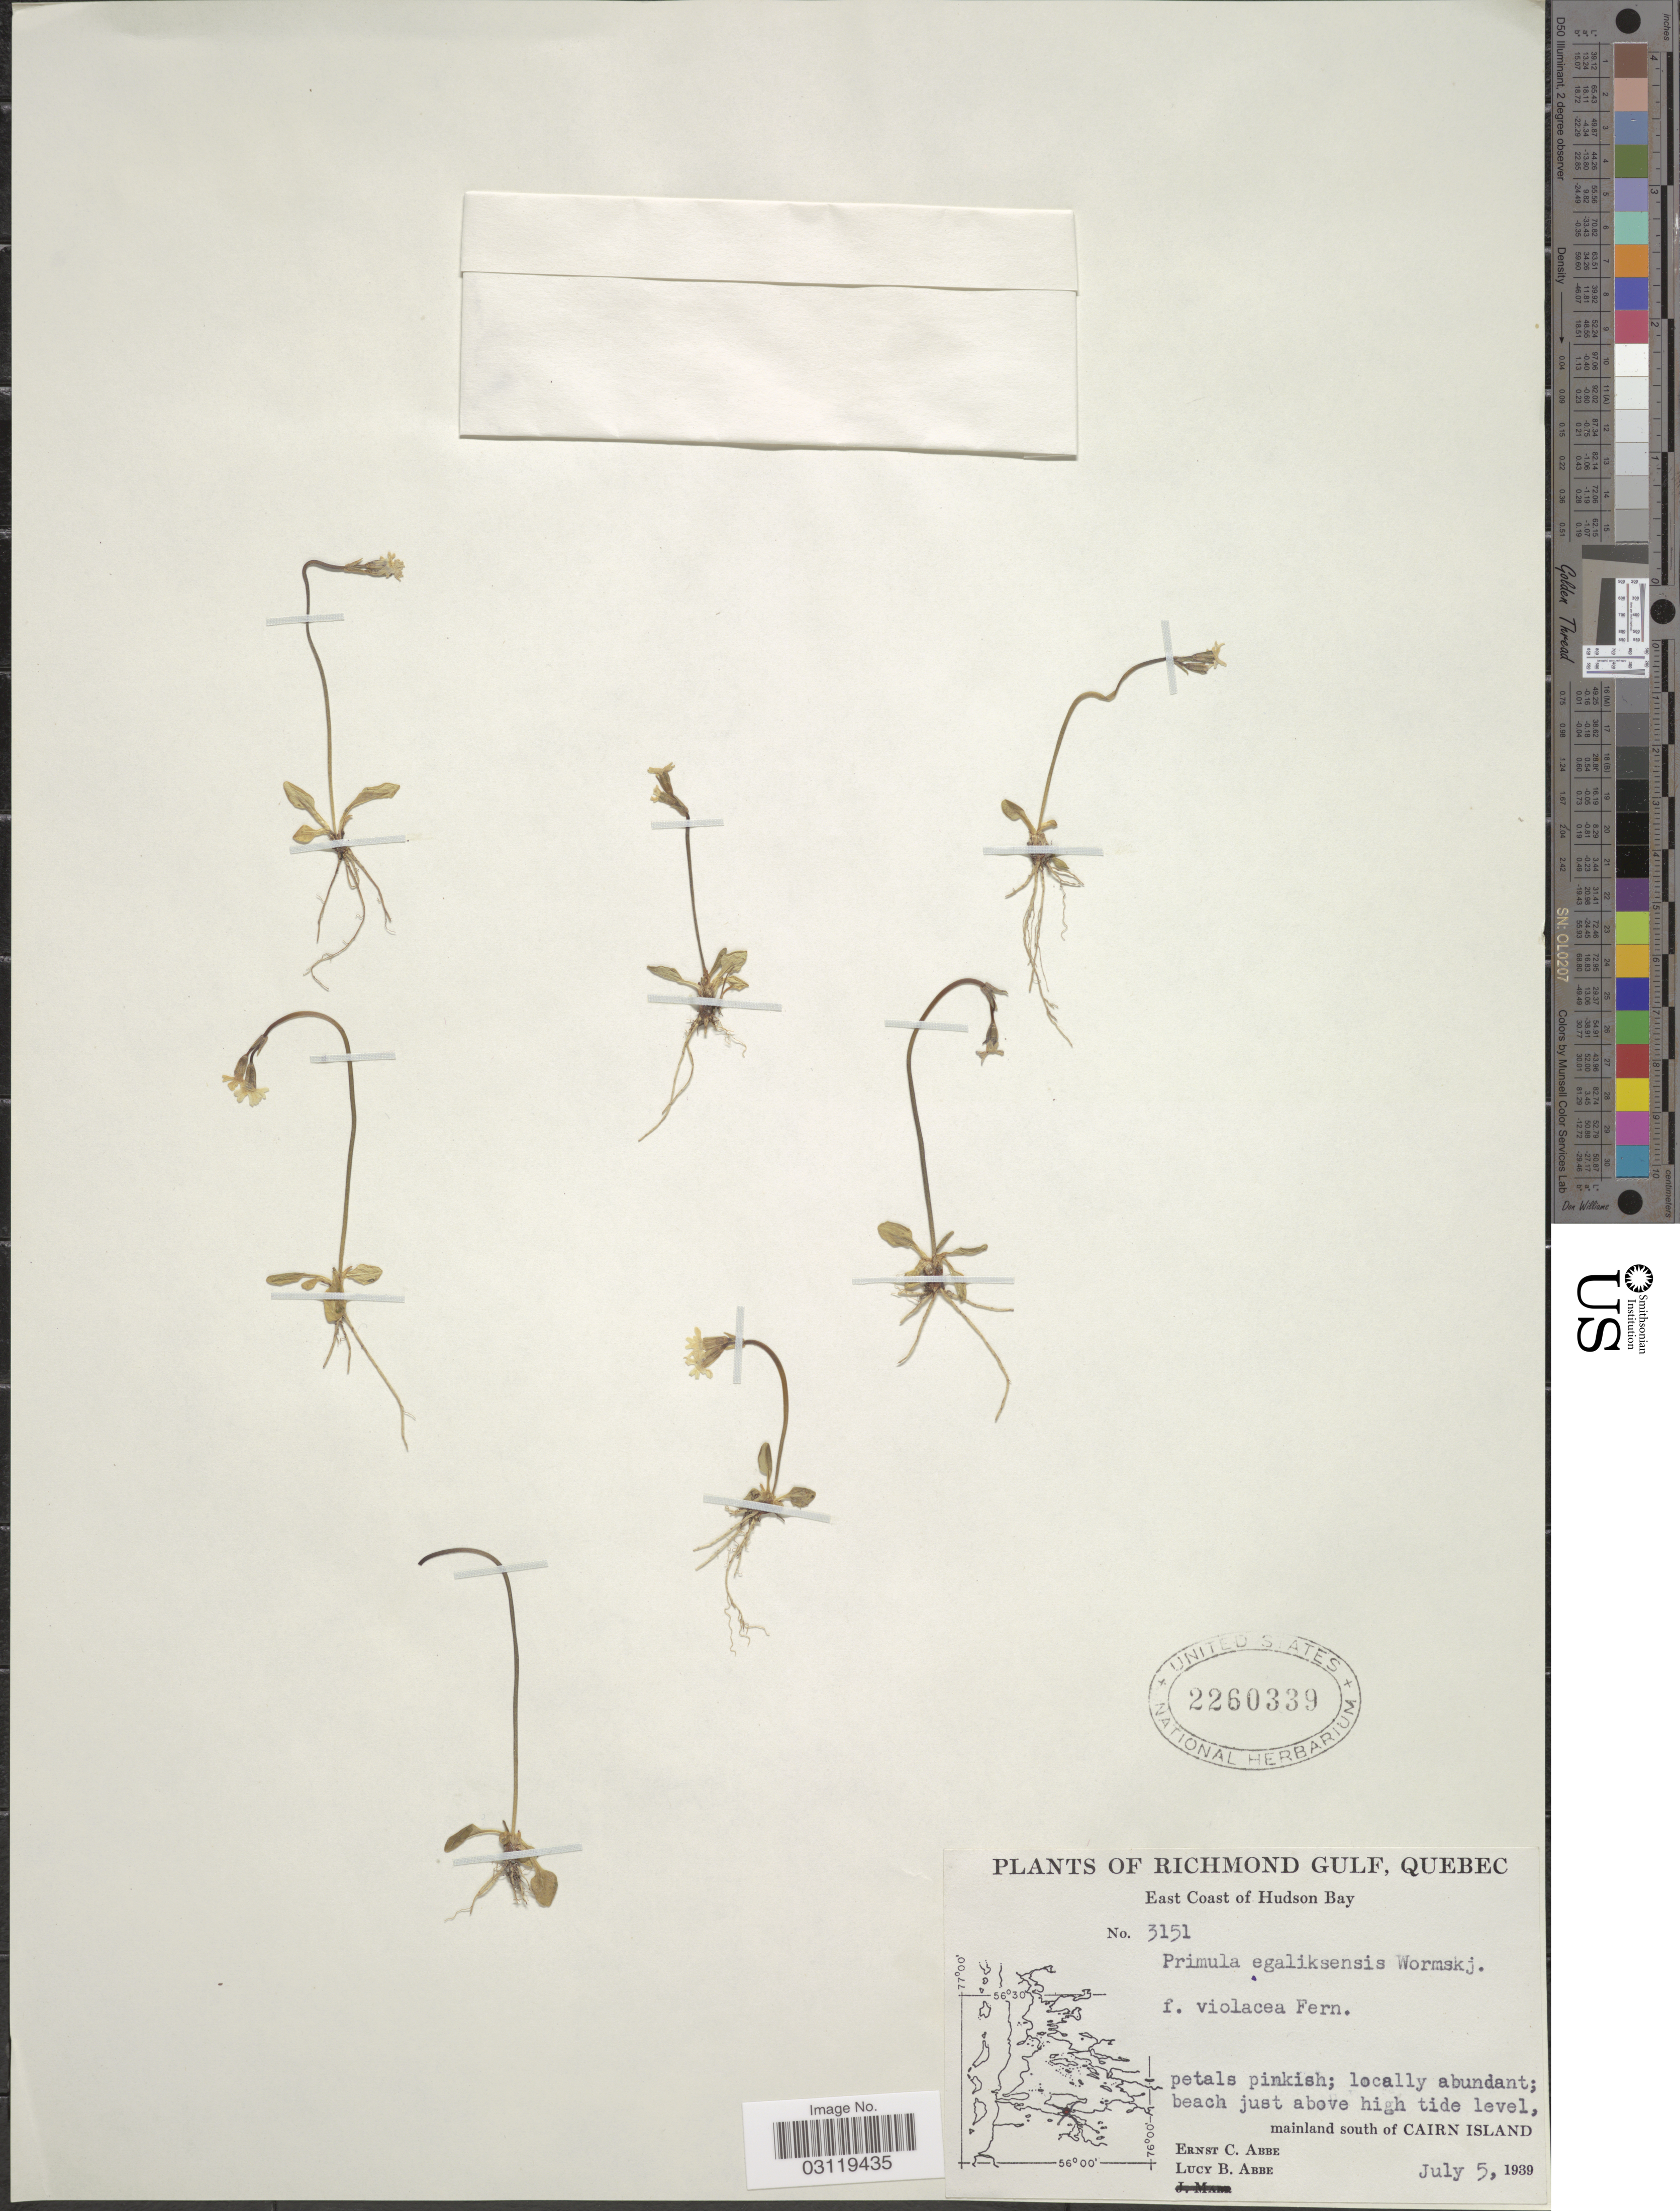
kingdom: Plantae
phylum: Tracheophyta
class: Magnoliopsida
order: Ericales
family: Primulaceae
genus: Primula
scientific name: Primula egaliksensis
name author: Wormsk.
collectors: E. C. Abbe & L. B. Abbe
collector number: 3151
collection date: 1939-07-05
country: Canada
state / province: Quebec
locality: Richmond Gulf. East Coast of Hudson Bay. Mainland south of Cairn Island.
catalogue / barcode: US 2260339